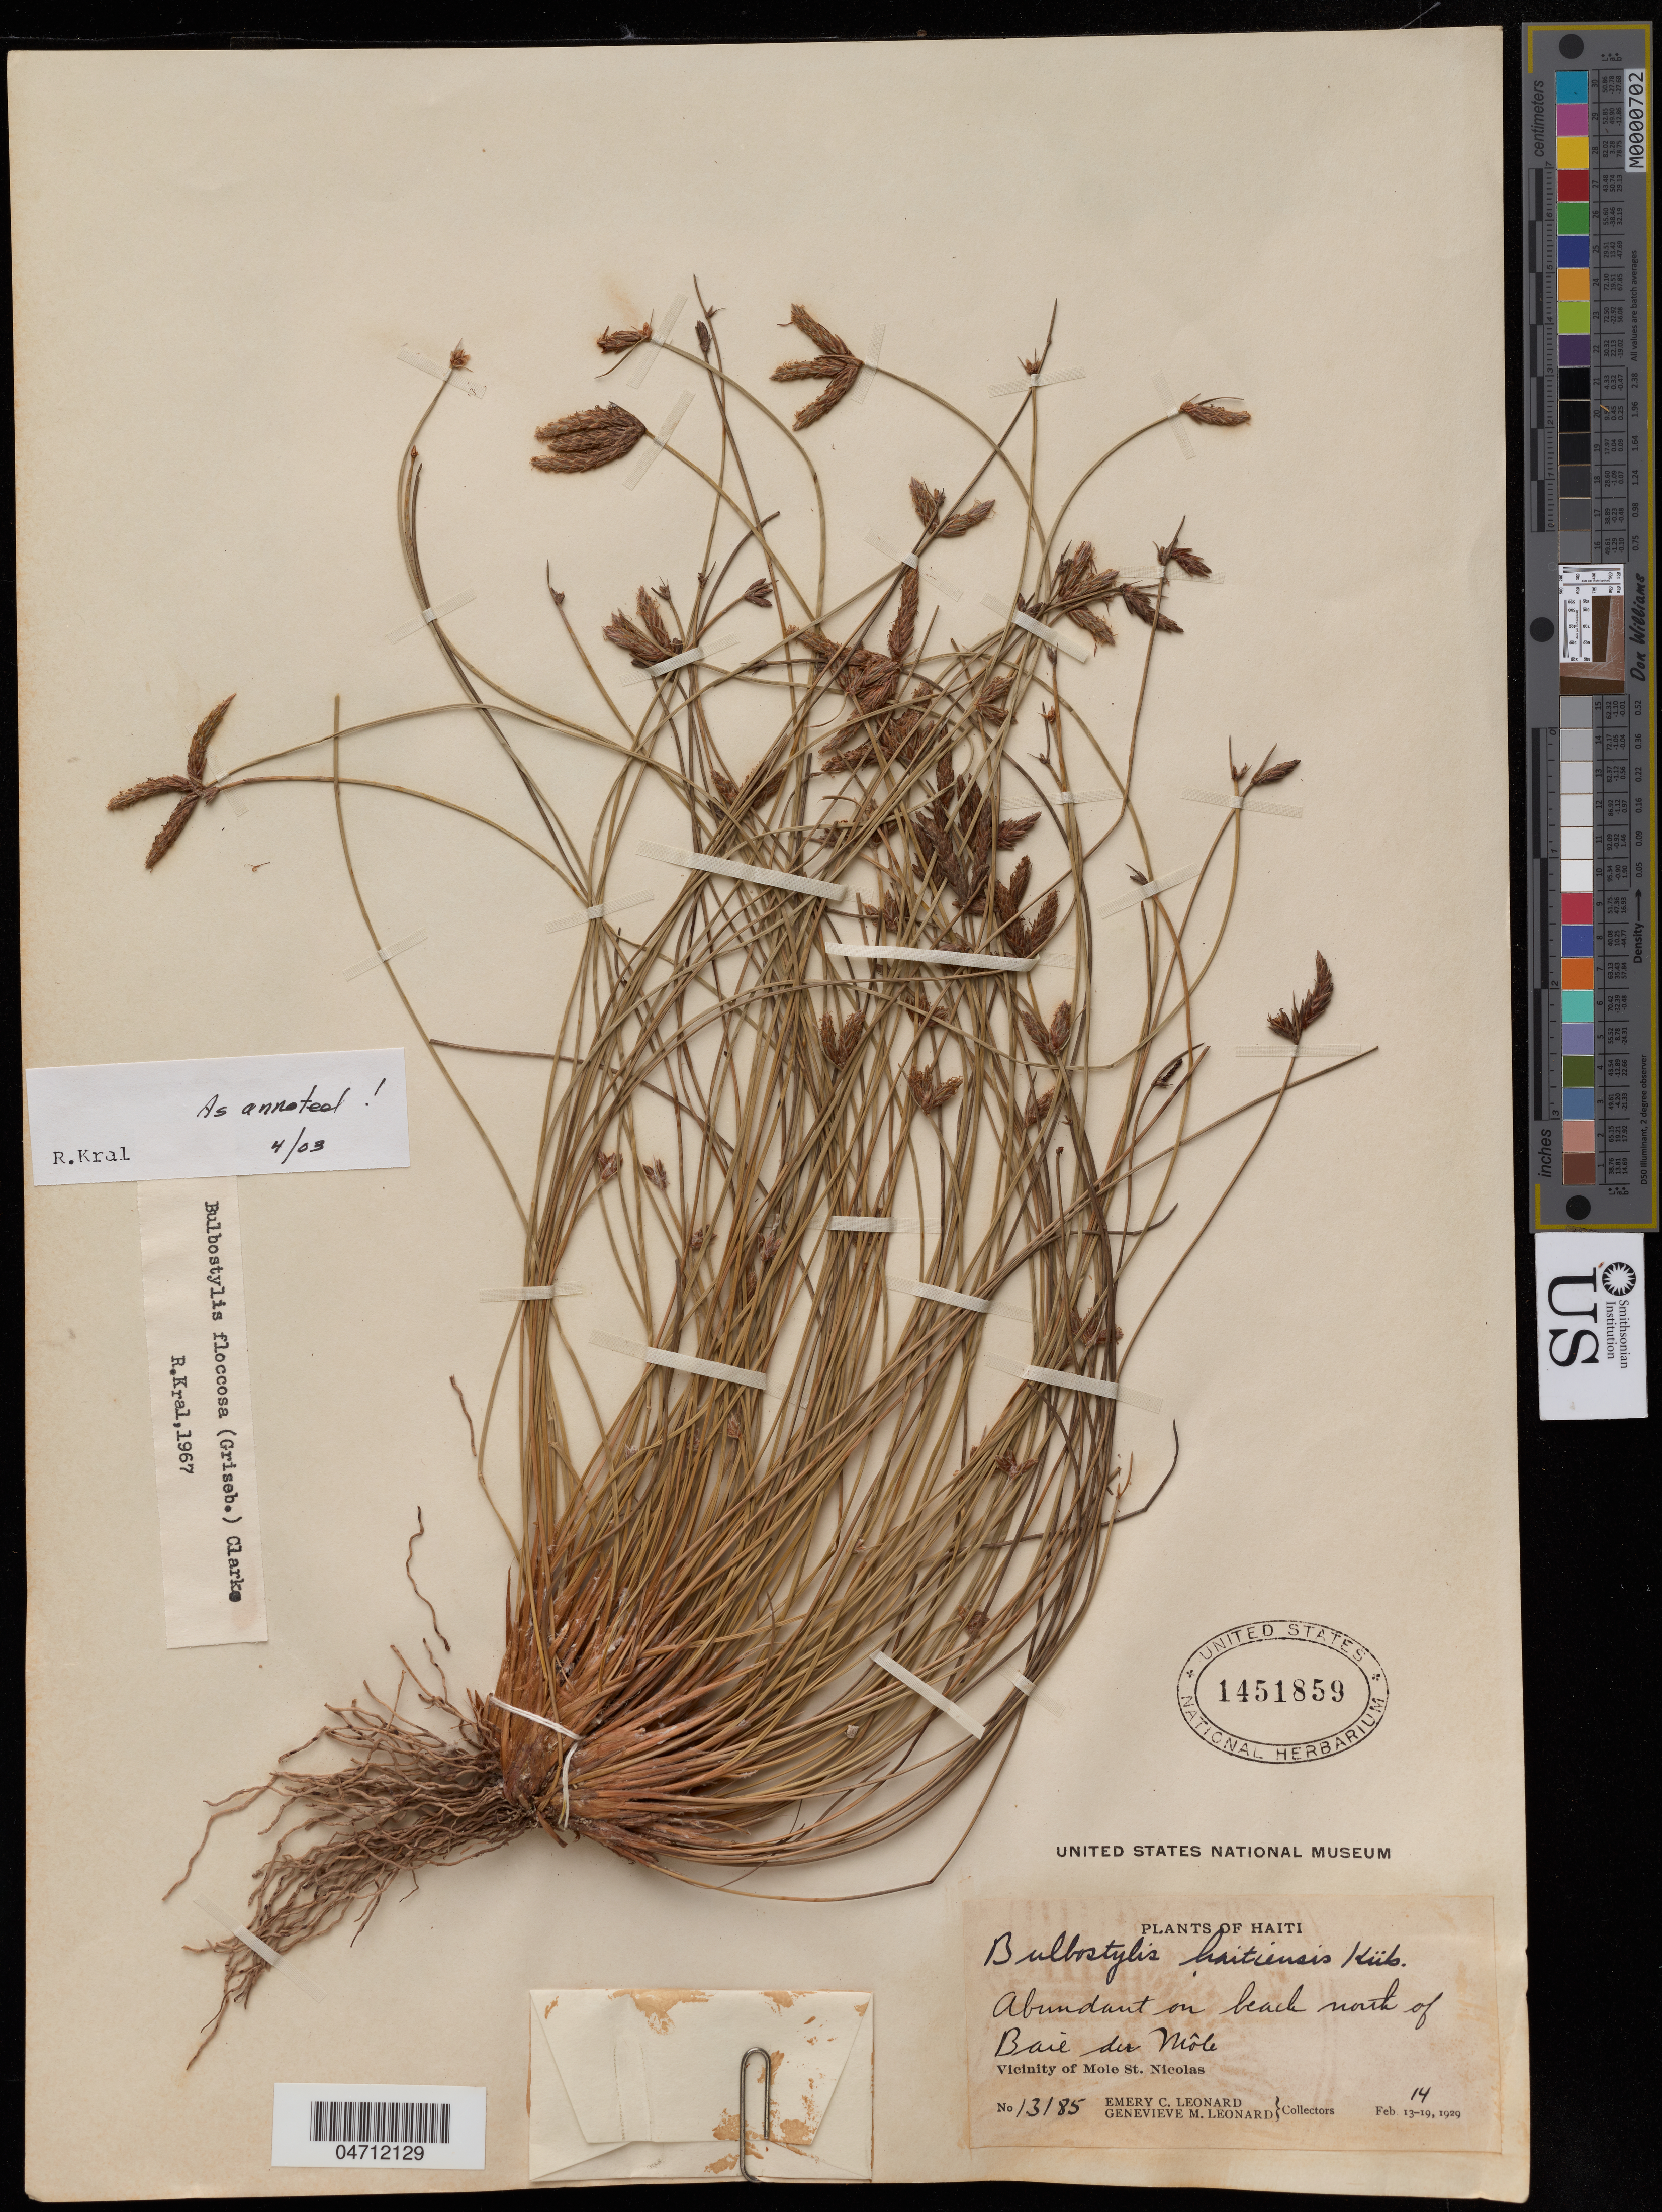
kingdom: Plantae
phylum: Tracheophyta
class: Liliopsida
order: Poales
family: Cyperaceae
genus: Bulbostylis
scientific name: Bulbostylis floccosa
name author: (Griseb.) C.B. Clarke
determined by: Kral, R.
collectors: E. C. Leonard & G. M. Leonard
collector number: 13185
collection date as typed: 14 Feb 1929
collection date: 1929-02-14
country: Haiti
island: Hispaniola Island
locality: Mole St. Nicolas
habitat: On beach N of Baie du Mole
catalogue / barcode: US 1451859